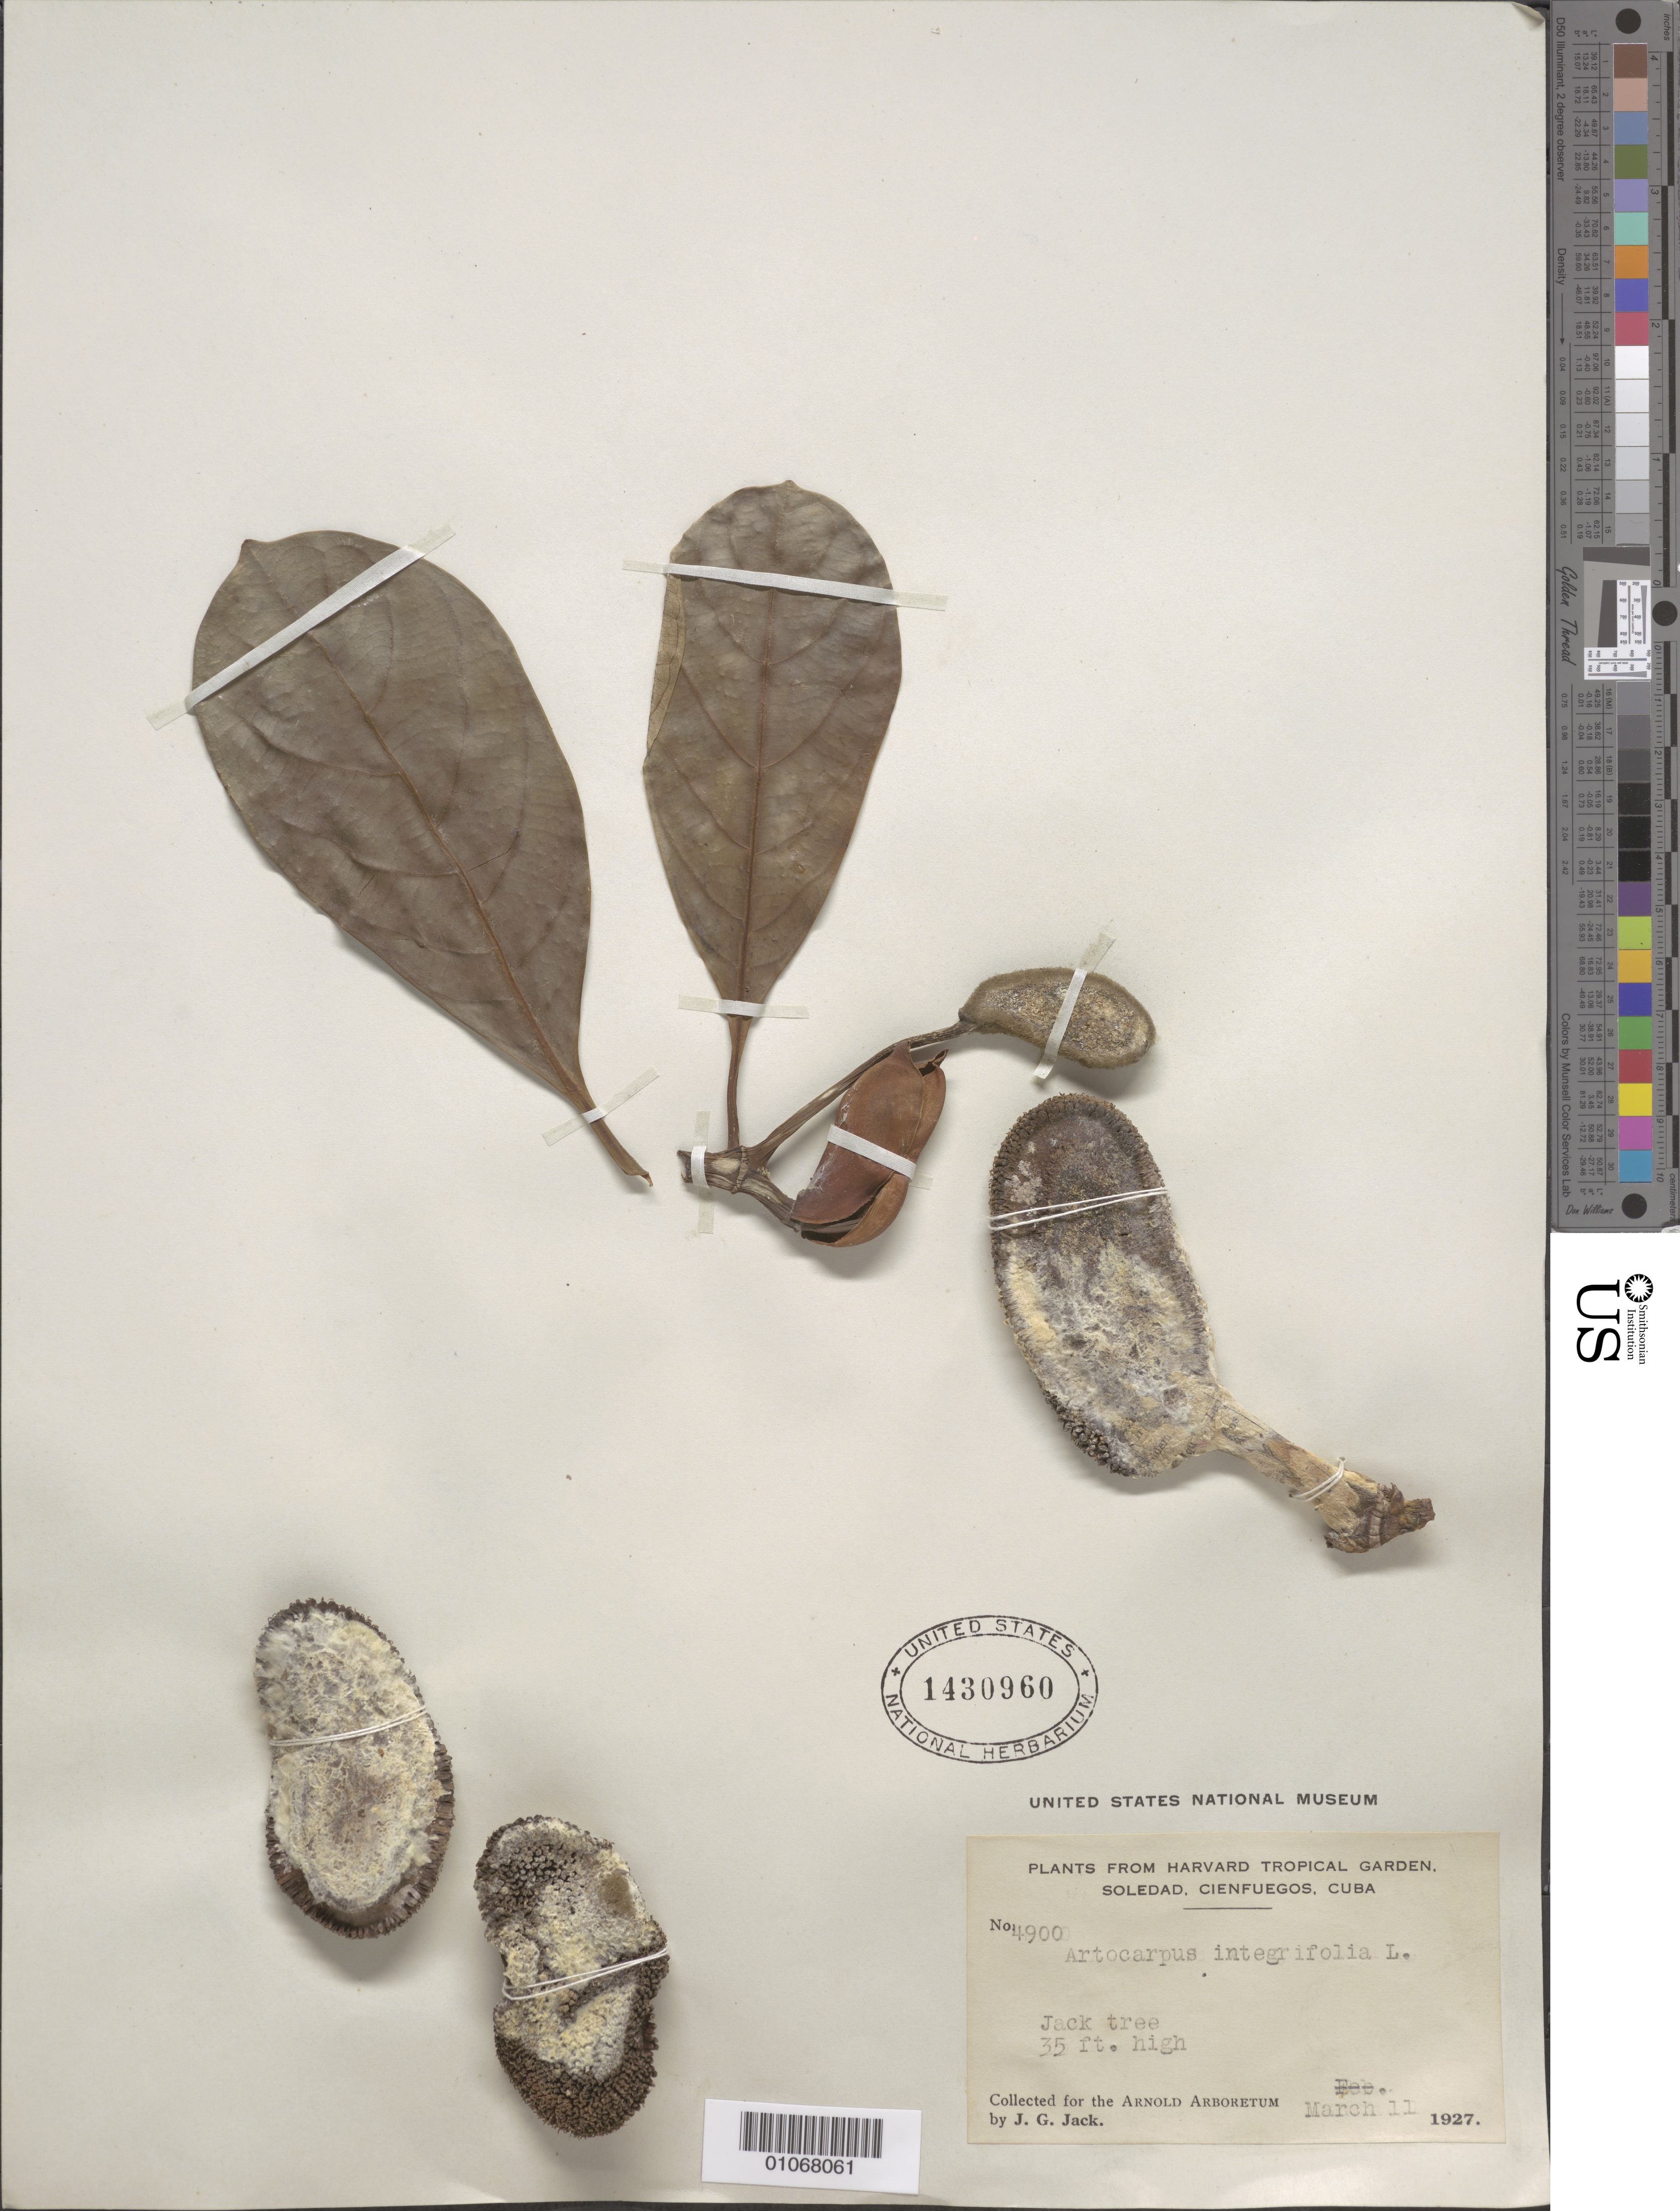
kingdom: Plantae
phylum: Tracheophyta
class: Magnoliopsida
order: Rosales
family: Moraceae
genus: Artocarpus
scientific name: Artocarpus heterophyllus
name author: Lam.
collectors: J. G. Jack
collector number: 4900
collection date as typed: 11 Mar 1927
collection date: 1927-03-11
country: Cuba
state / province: Cienfuegos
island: Cuba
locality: Soledad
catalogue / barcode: US 1430960